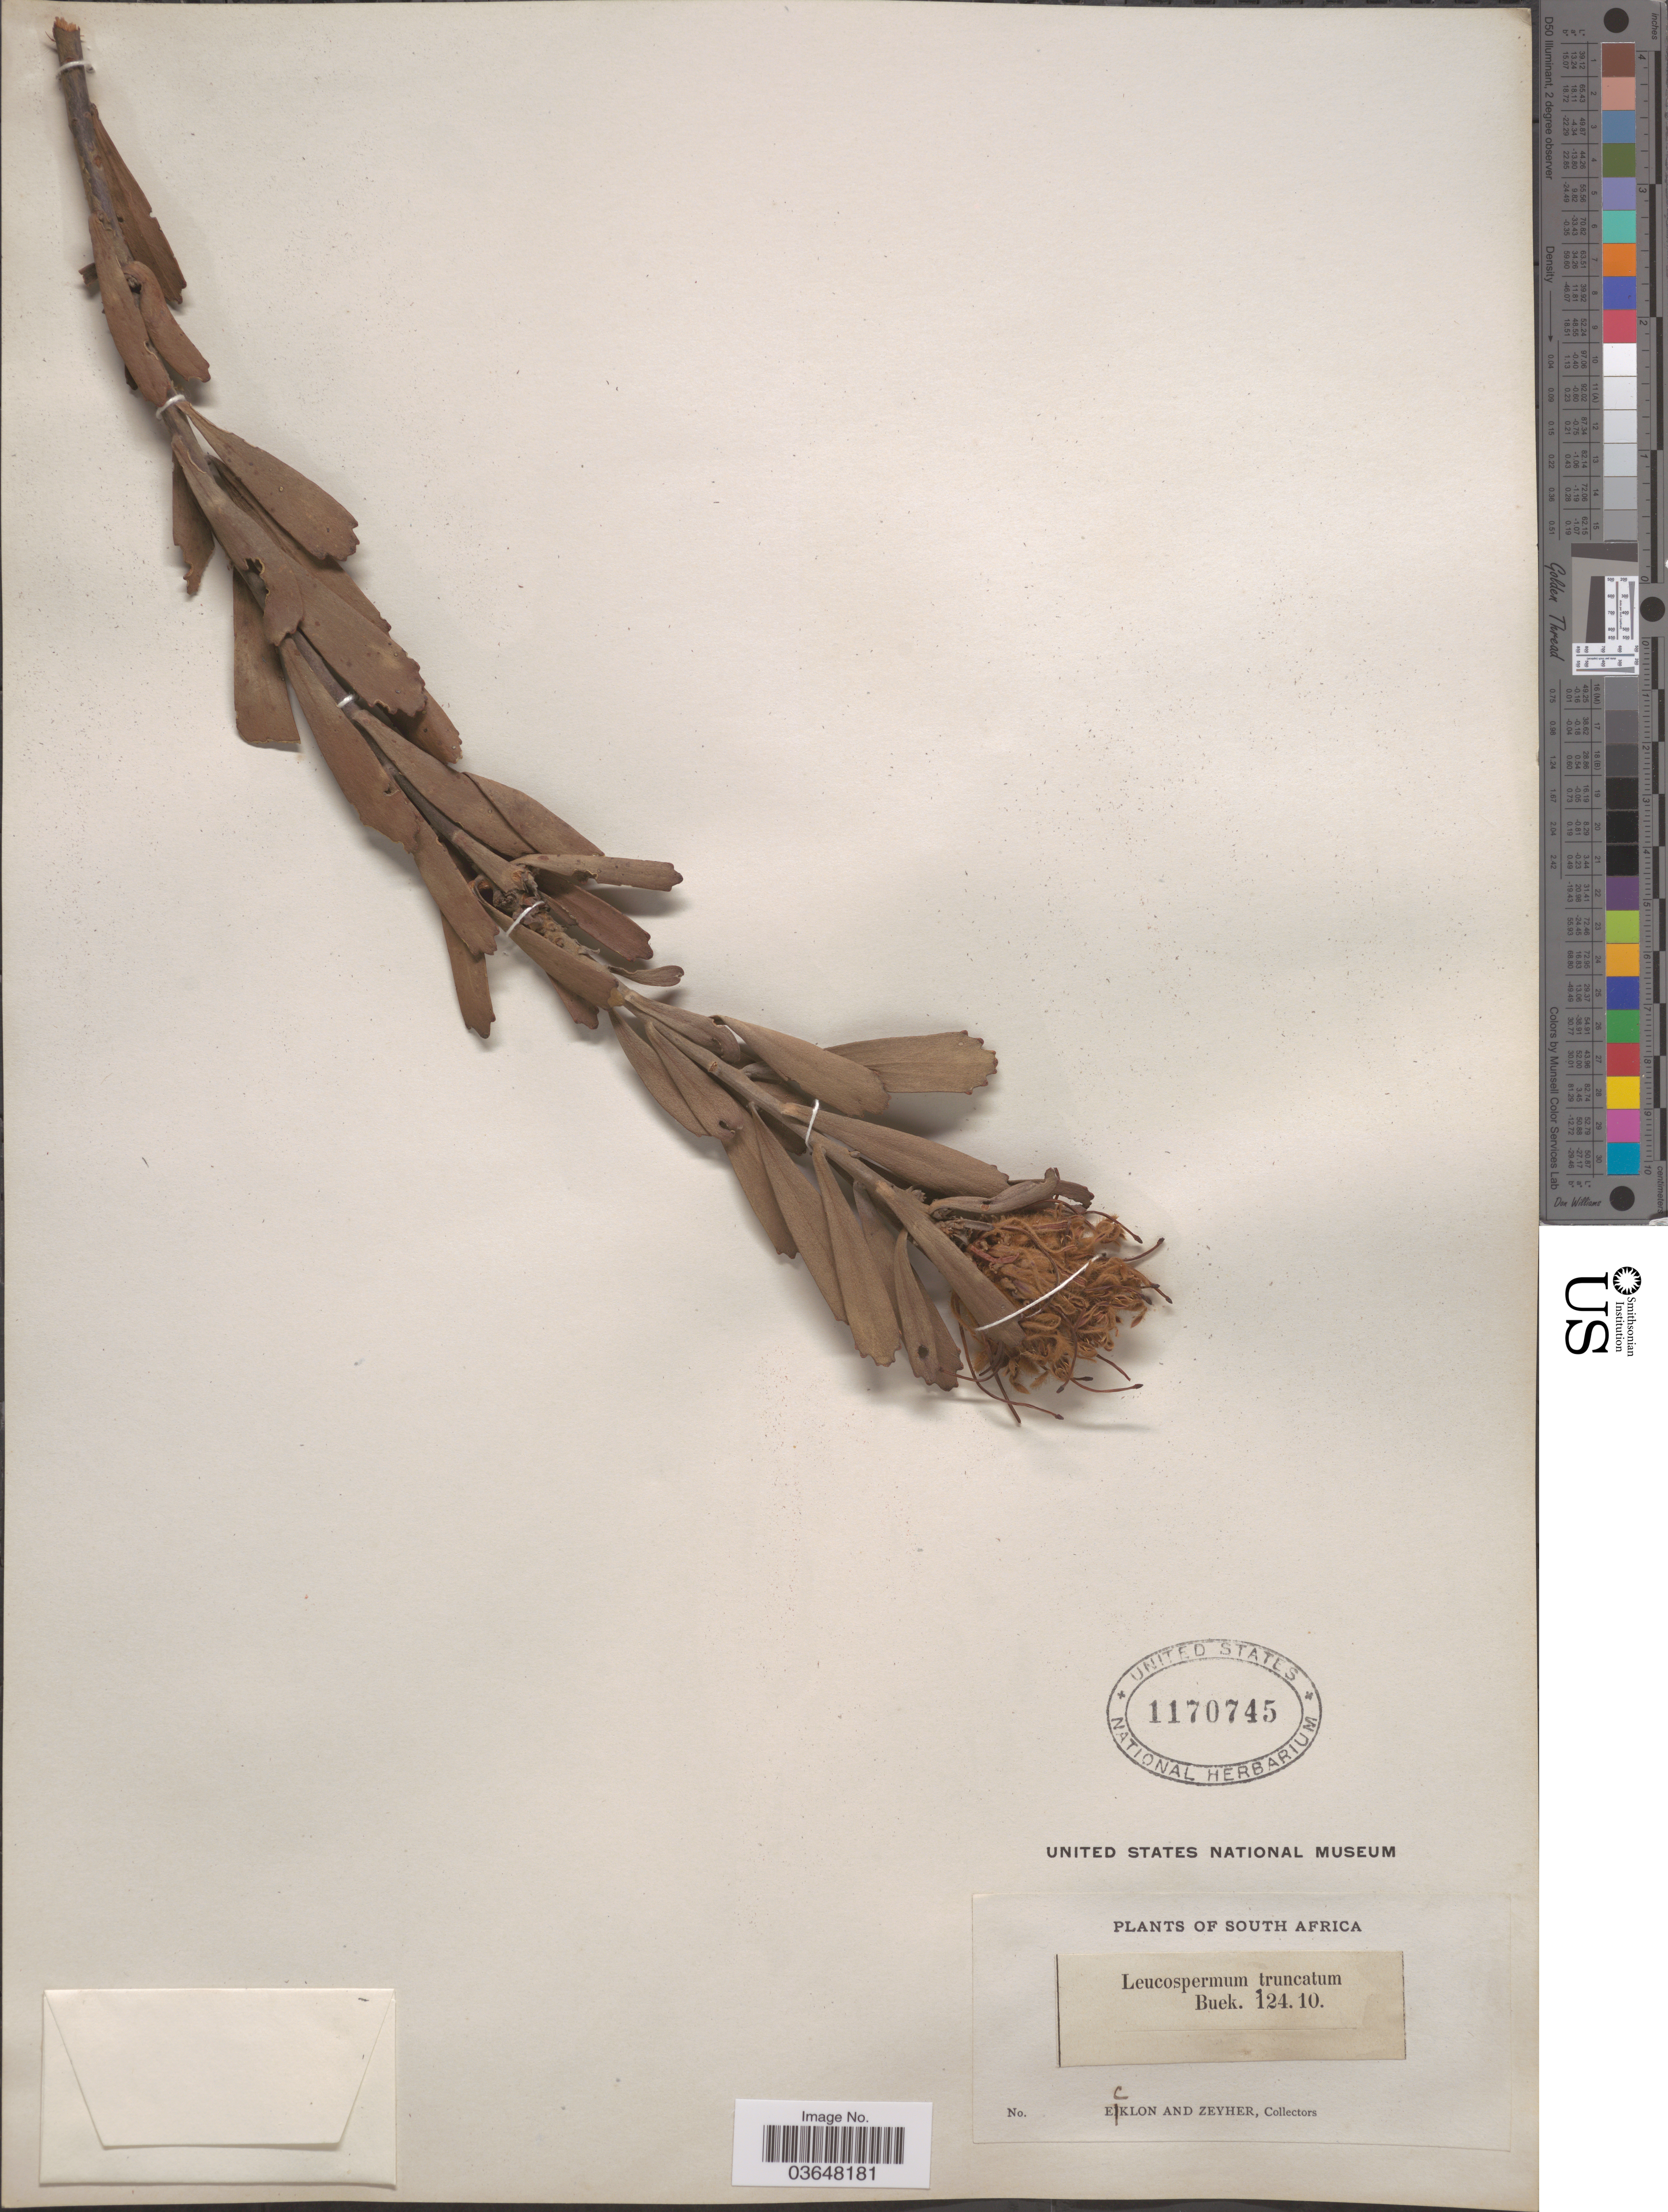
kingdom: Plantae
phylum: Tracheophyta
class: Magnoliopsida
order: Proteales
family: Proteaceae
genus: Leucospermum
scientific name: Leucospermum truncatum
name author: Rourke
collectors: -. Ecklon & -. Zeyher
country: South Africa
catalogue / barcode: US 1170745